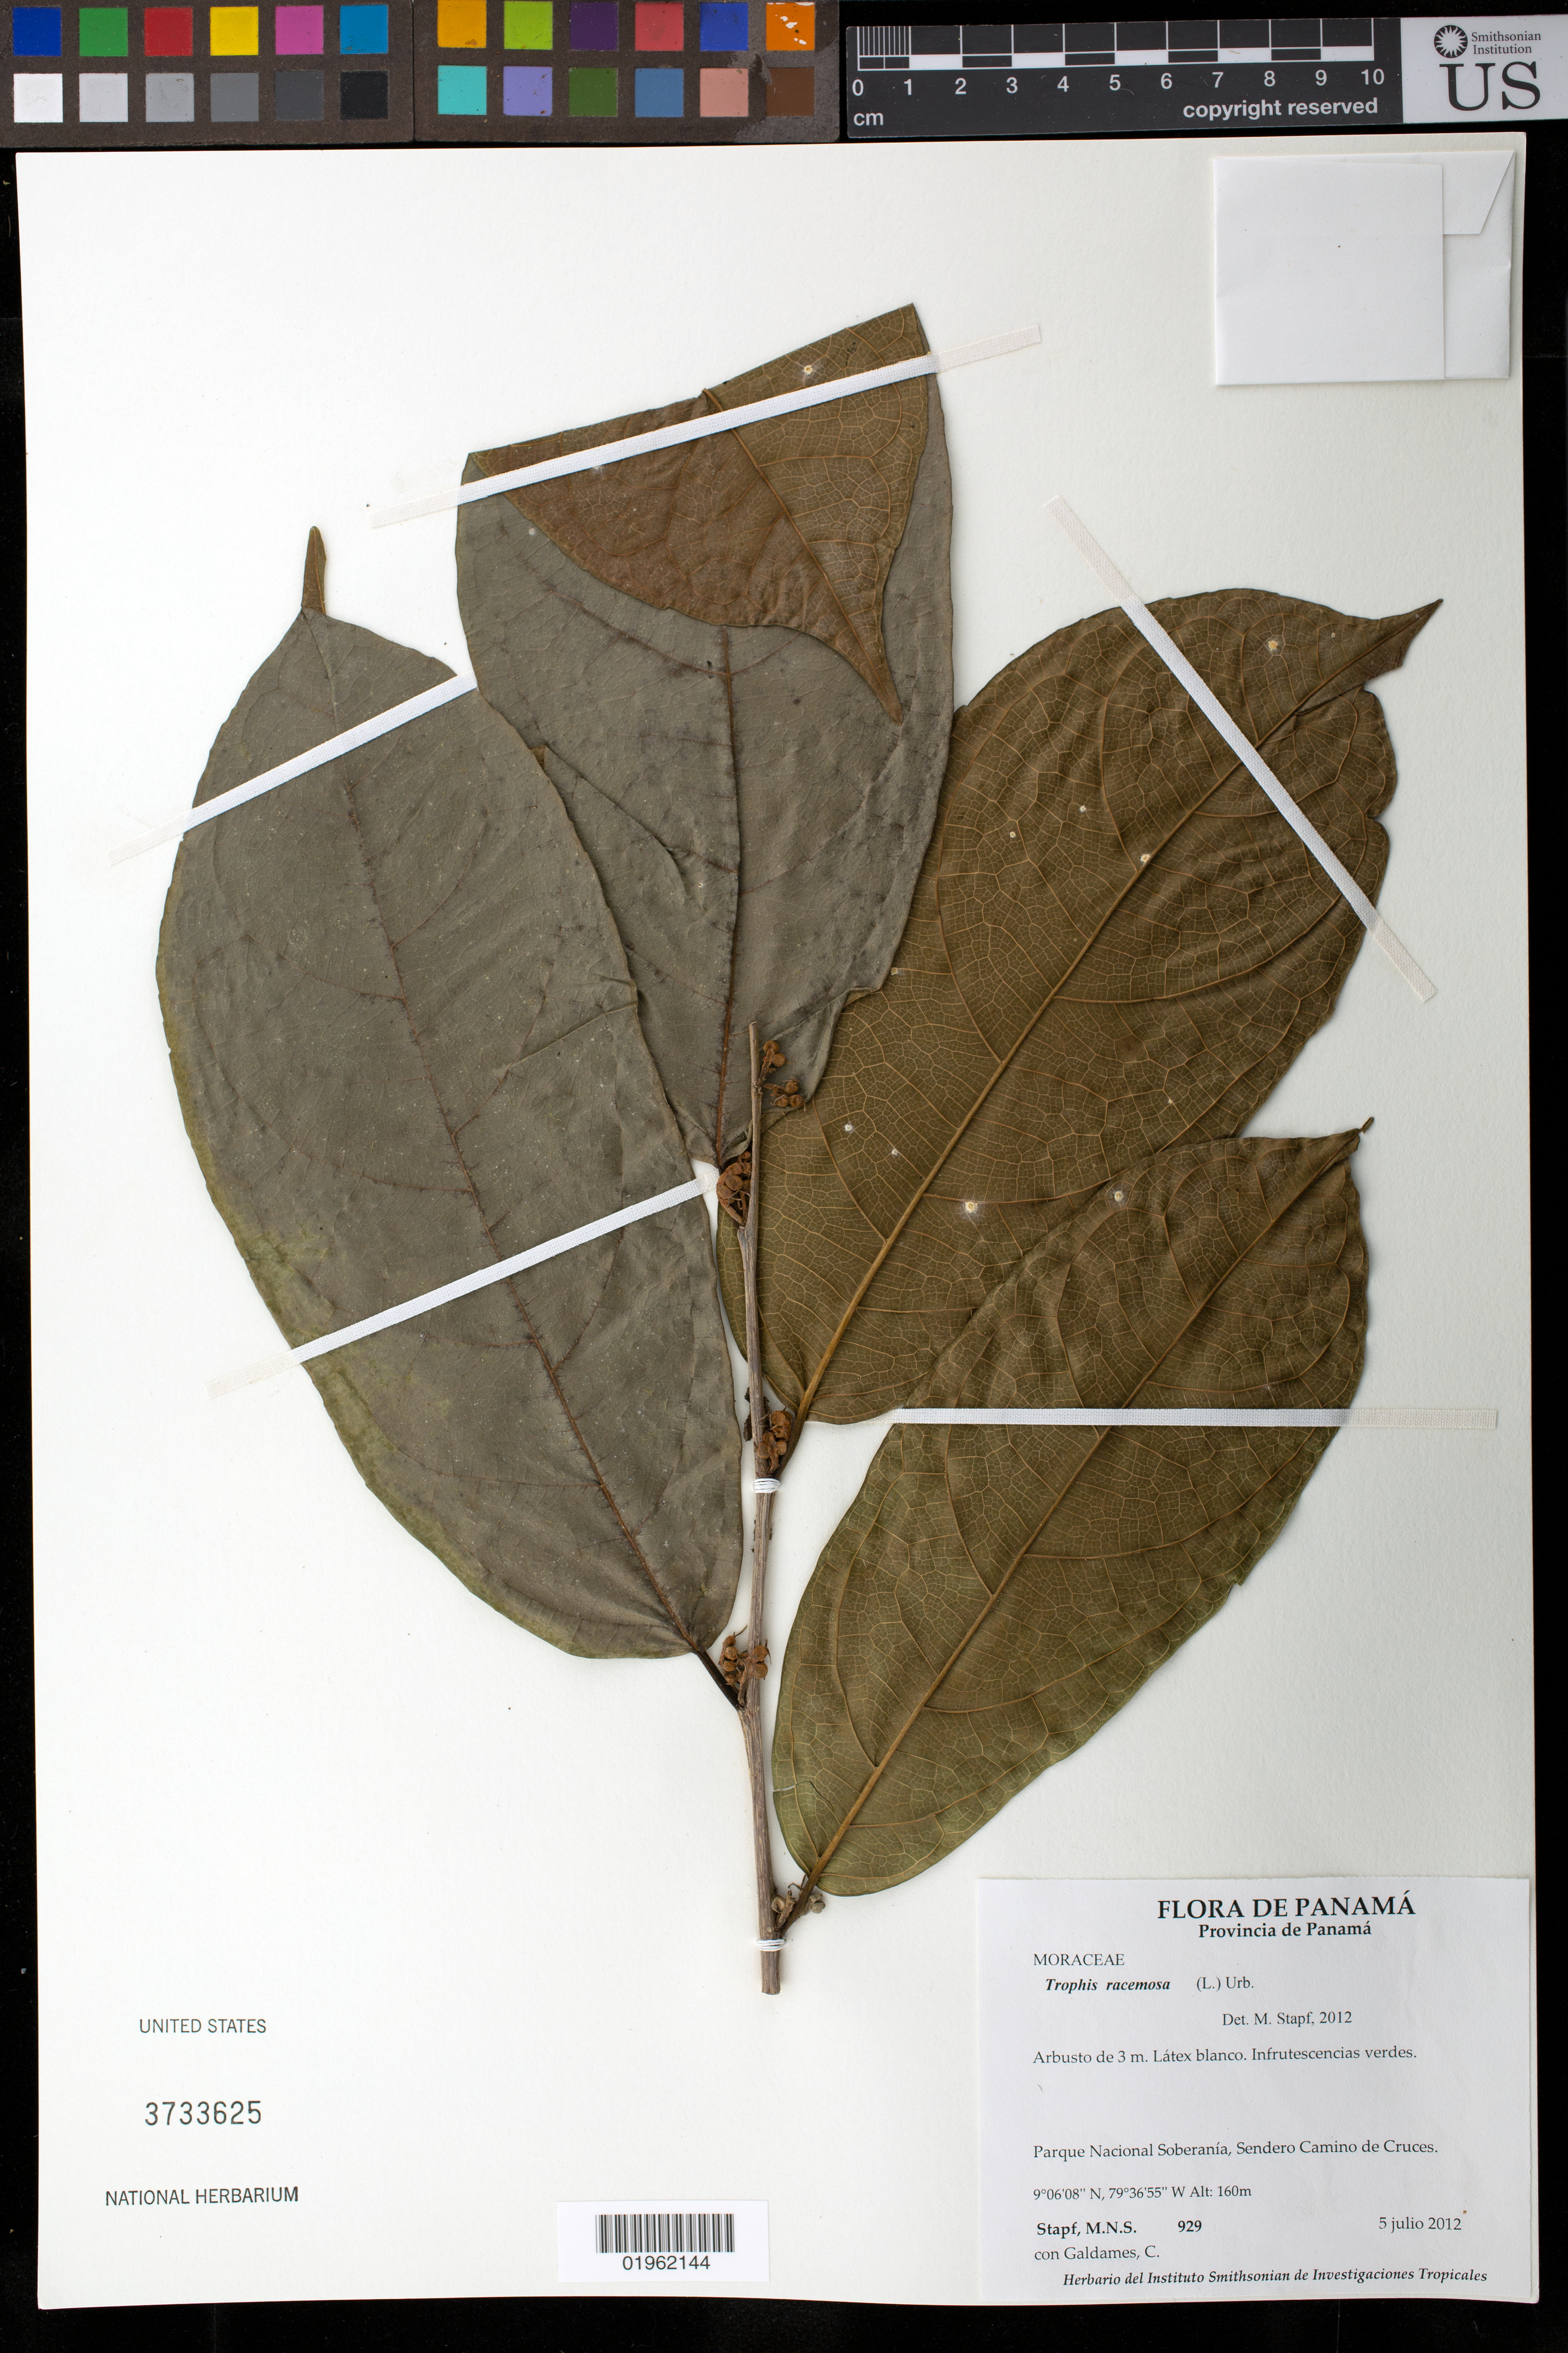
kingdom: Plantae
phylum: Tracheophyta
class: Magnoliopsida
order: Rosales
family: Moraceae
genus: Trophis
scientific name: Trophis racemosa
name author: (L.) Urb.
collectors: M. Stapf & C. Galdames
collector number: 929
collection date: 2012-07-05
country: Panama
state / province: Panama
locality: Parque Nacional Soberania, Sendero Camino de Cruces.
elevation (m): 160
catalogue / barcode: US 3733625